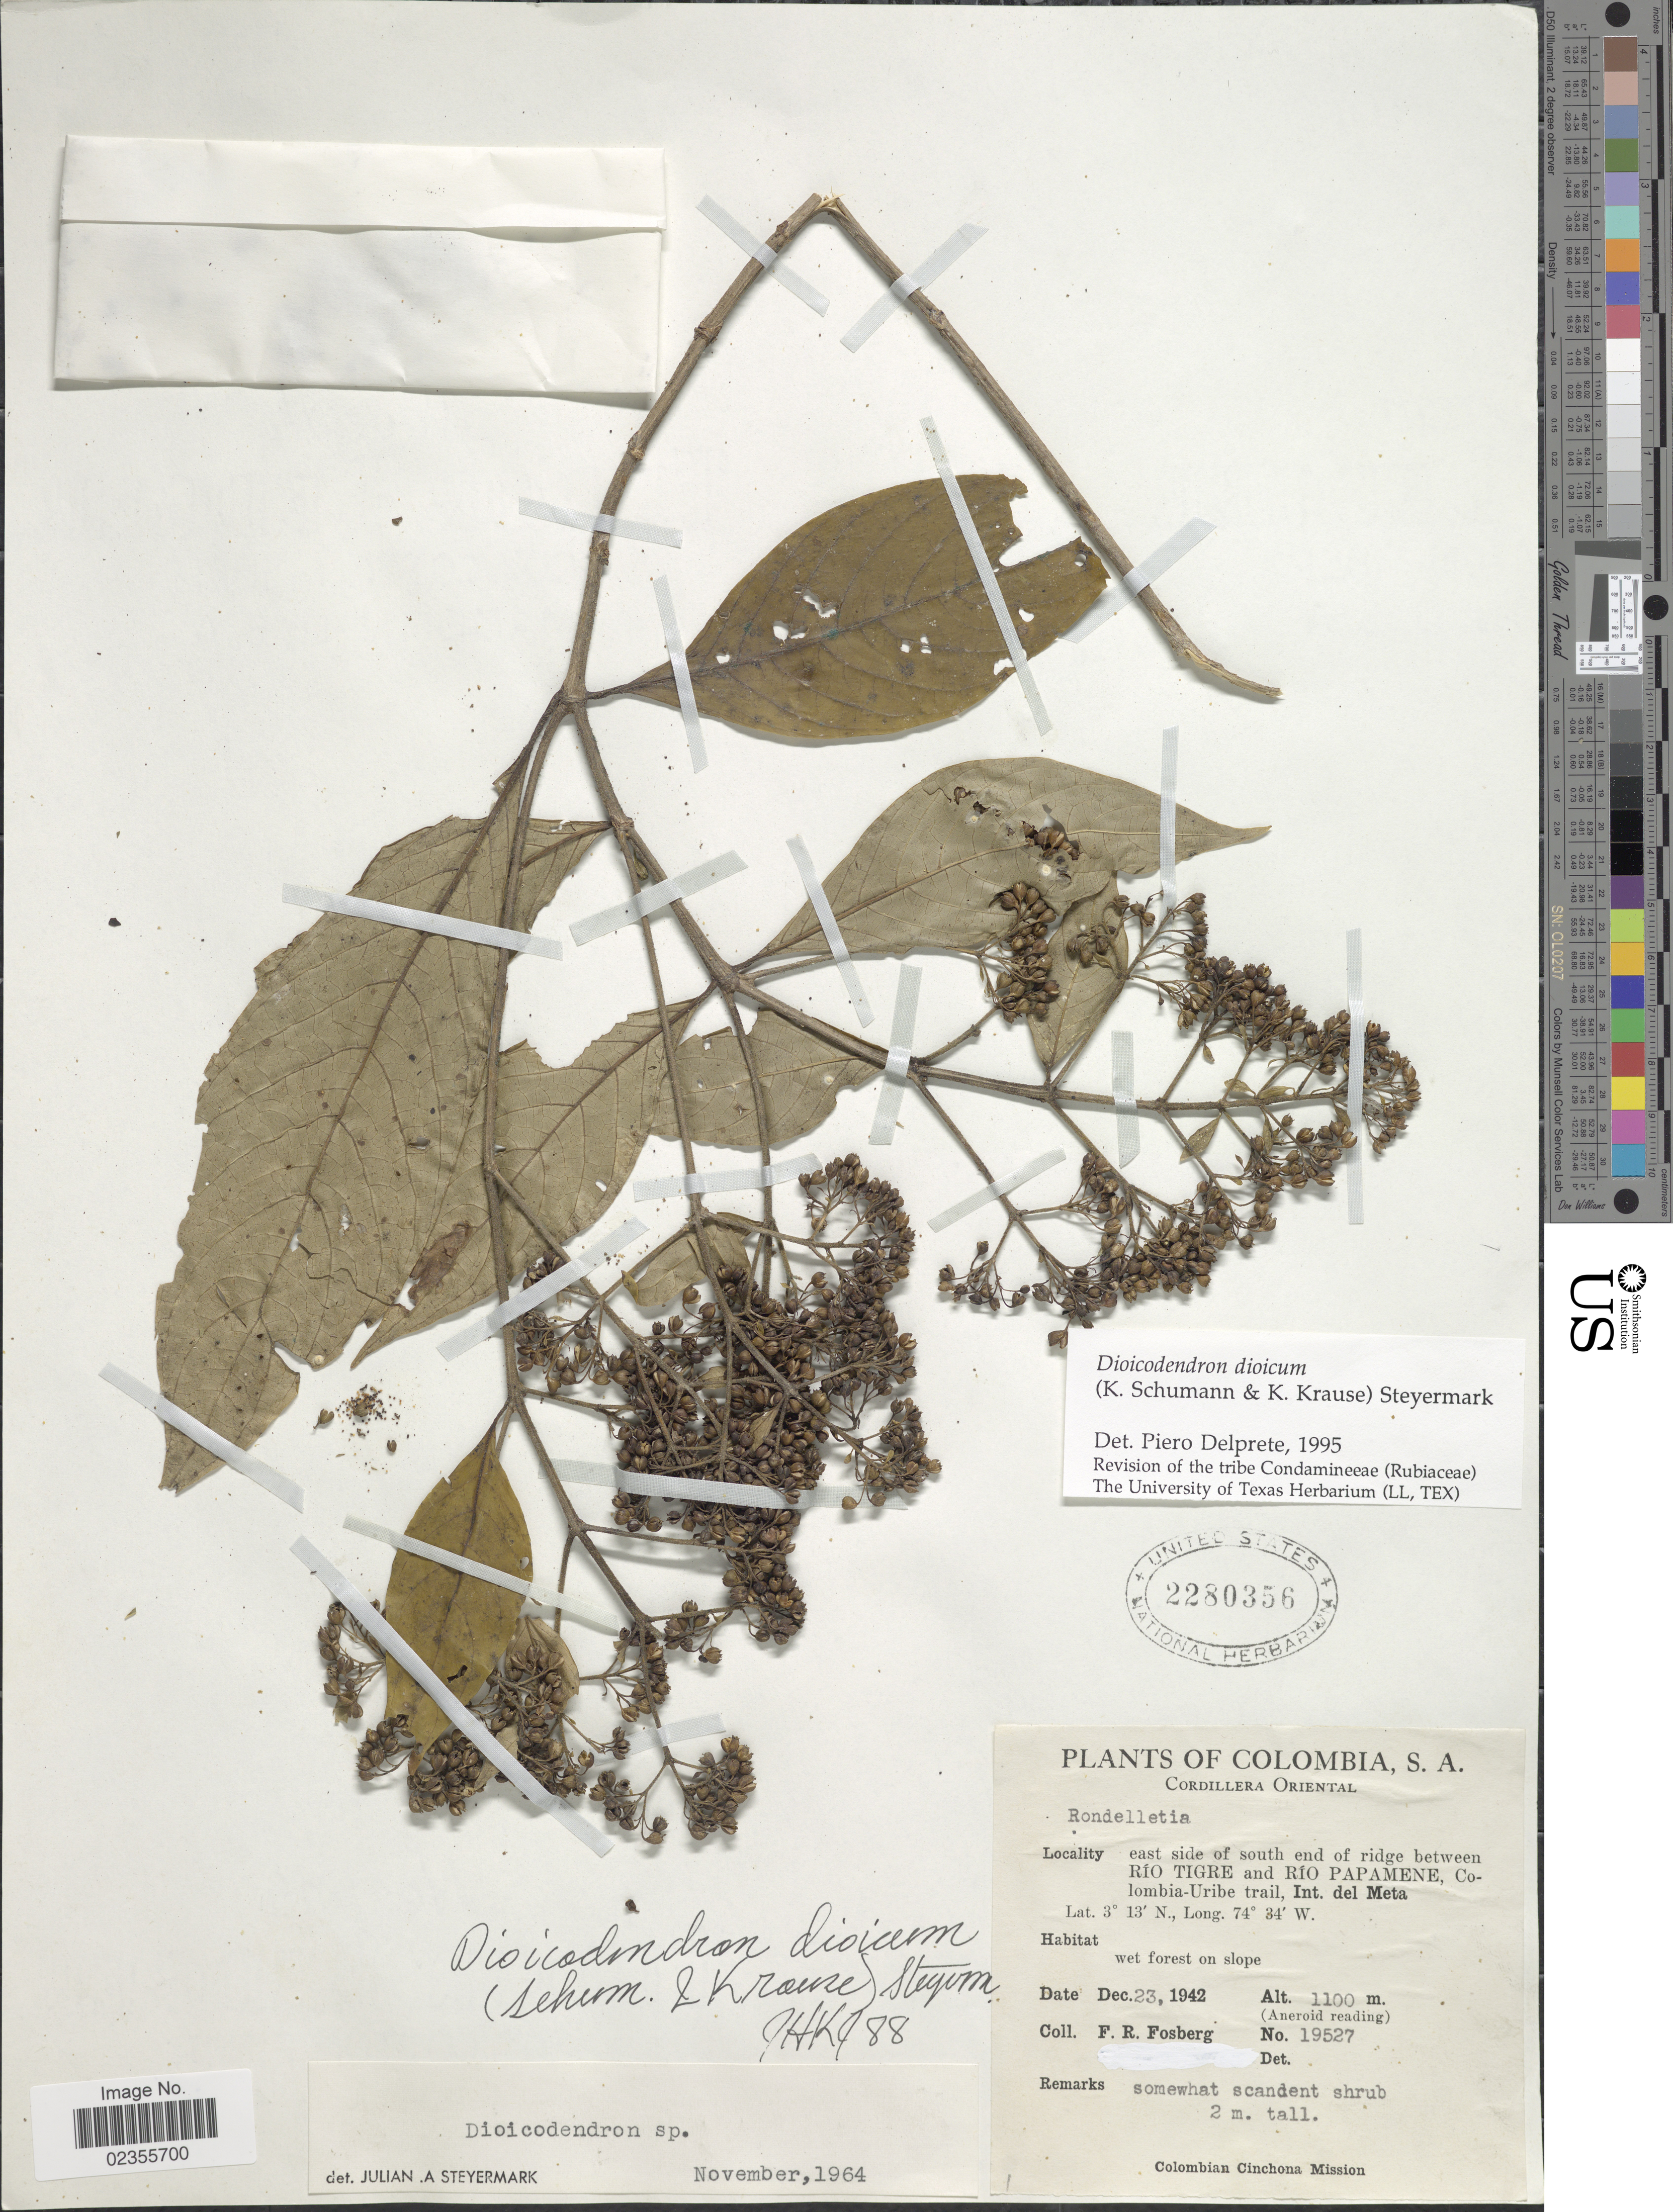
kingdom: Plantae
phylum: Tracheophyta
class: Magnoliopsida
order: Gentianales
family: Rubiaceae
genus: Dioicodendron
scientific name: Dioicodendron dioicum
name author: (K. Schum. & Krause) Steyerm.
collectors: F. R. Fosberg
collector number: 19527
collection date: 1942-12-23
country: Colombia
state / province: Meta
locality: S.A., Cordillera Oriental, east side of south end of ridge between Rio Tigre and Rio Papamene, Colombia-Uribe, Int. del Meta.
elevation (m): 1100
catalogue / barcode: US 2280356